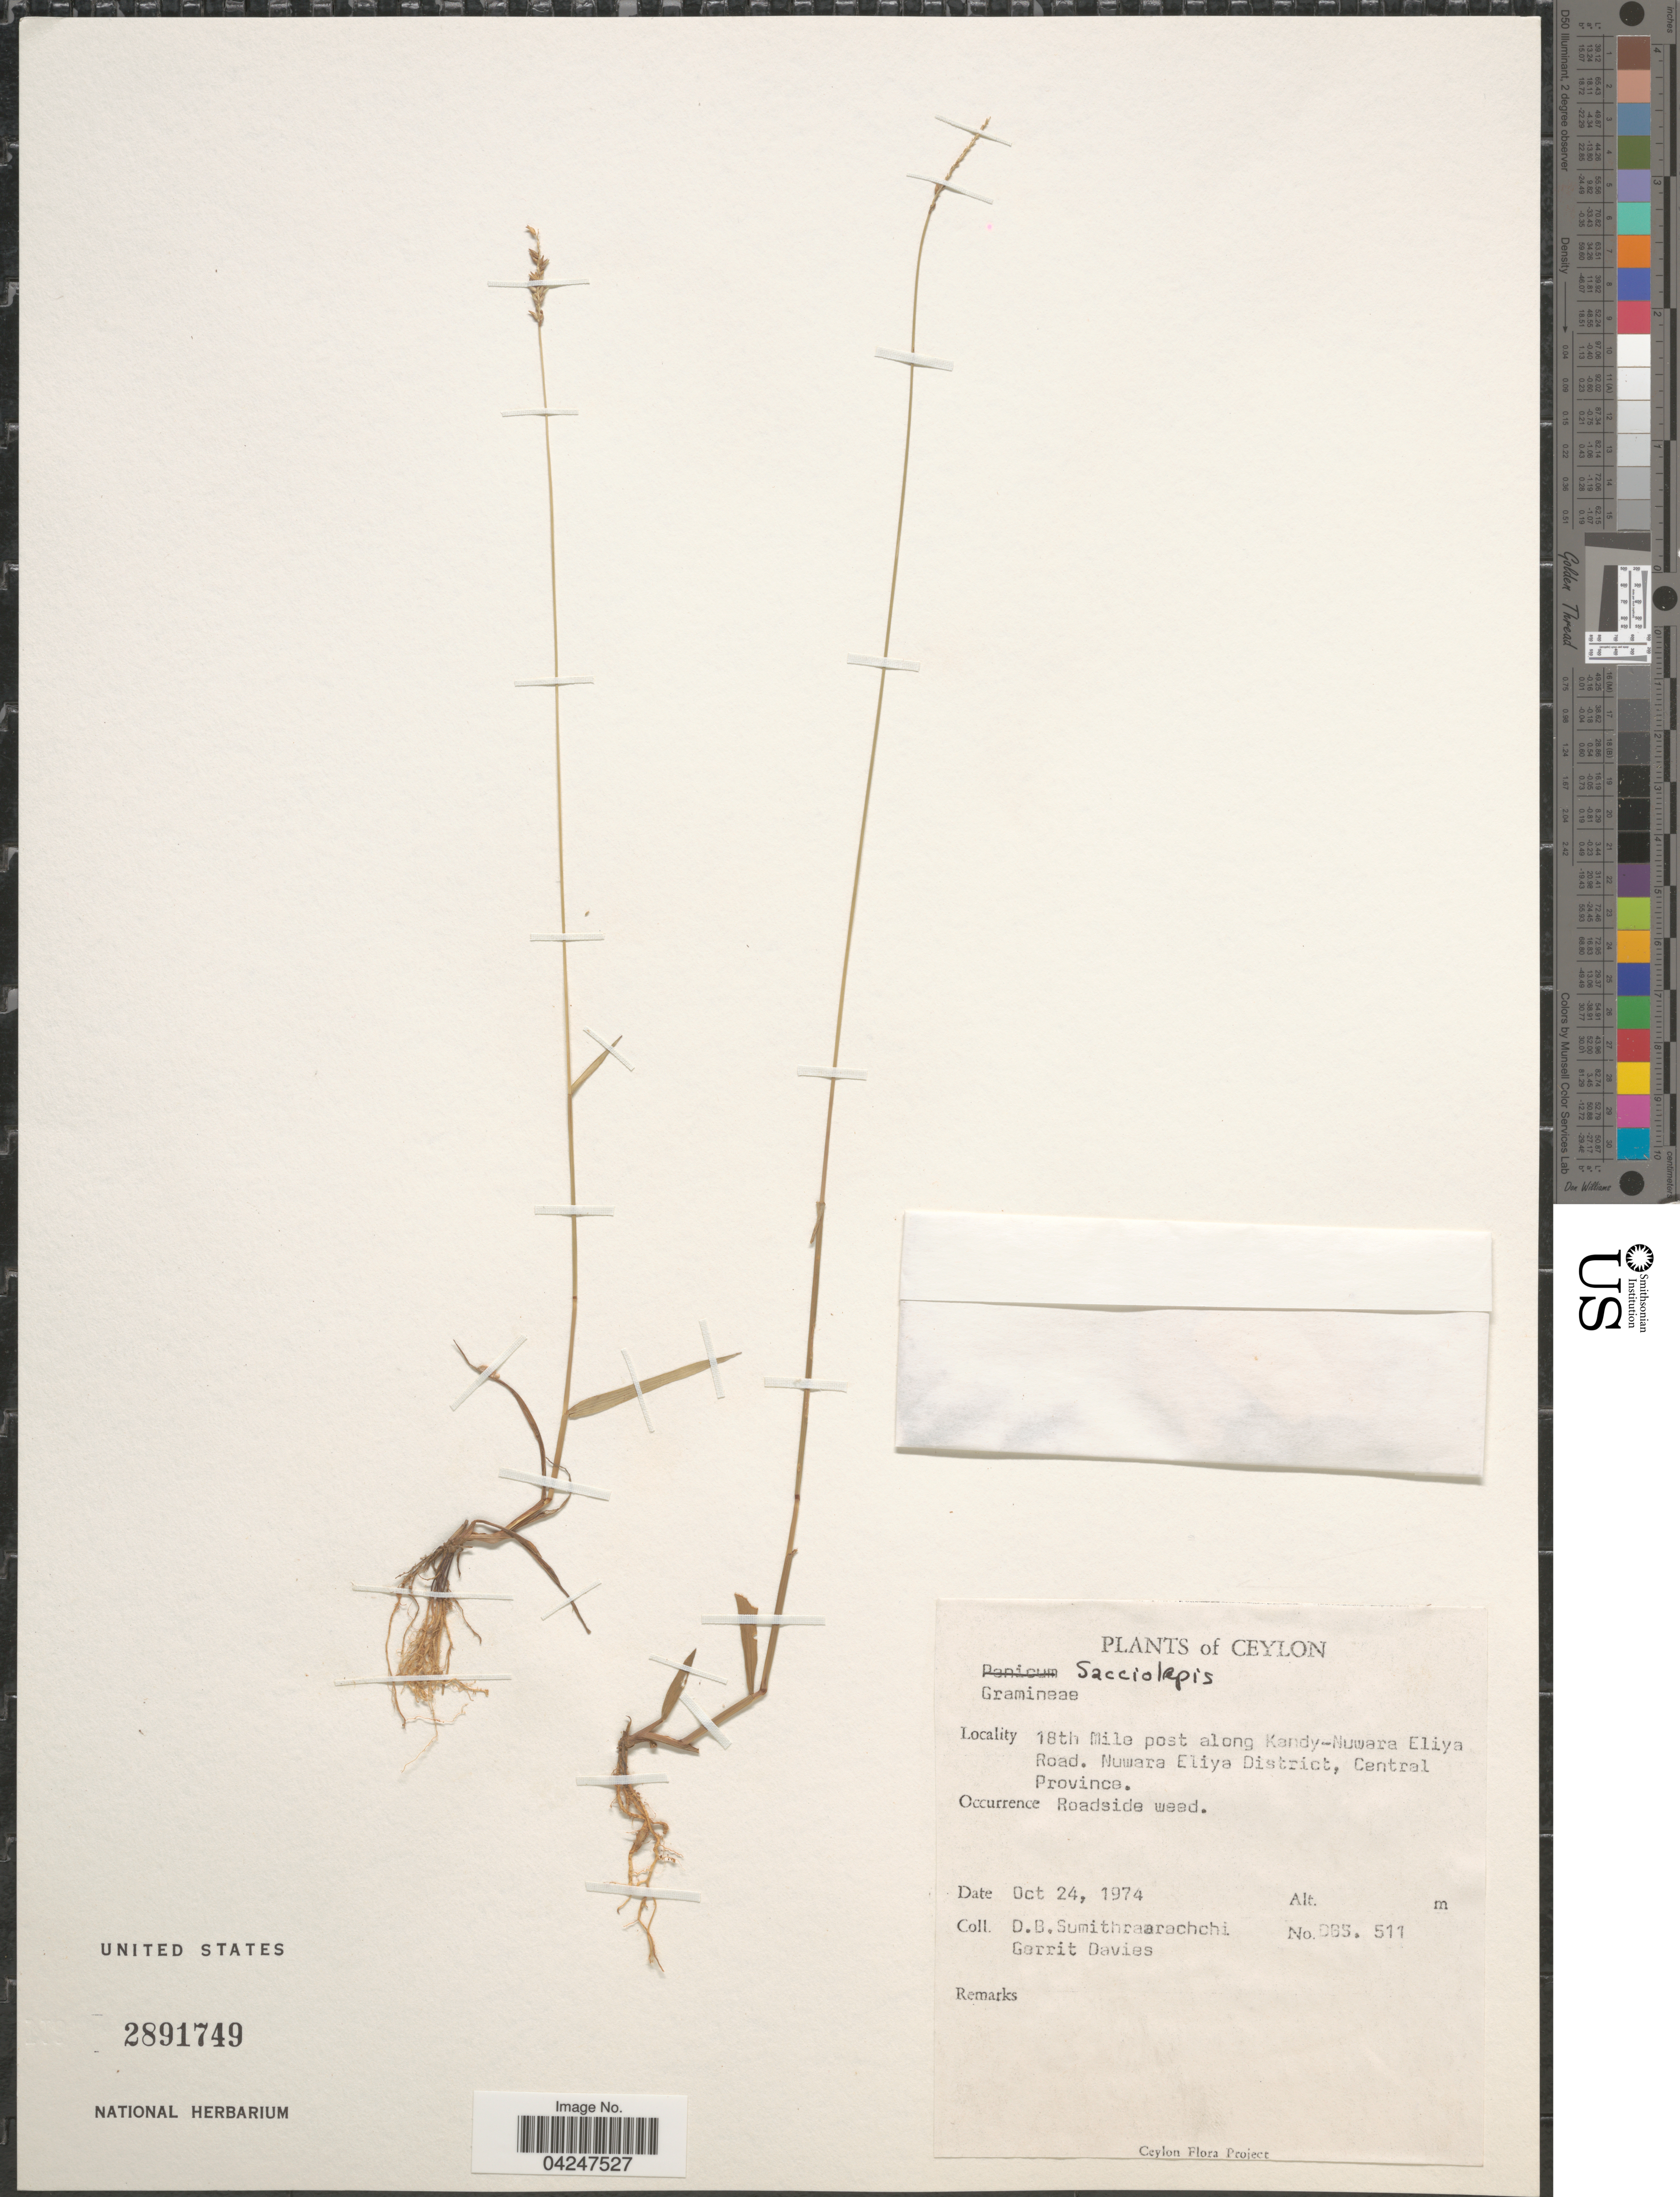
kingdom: Plantae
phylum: Tracheophyta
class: Liliopsida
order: Poales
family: Poaceae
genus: Sacciolepis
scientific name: Sacciolepis sp.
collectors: D. B. Sumithraarachchi & G. Davies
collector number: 085.511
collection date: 1974-10-24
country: Sri Lanka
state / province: Central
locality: Ceylon. 18th Mile post along Kandy-Nuwara Eliya Road. Nuwara Eliya District. Roadside weed.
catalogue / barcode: US 2891749